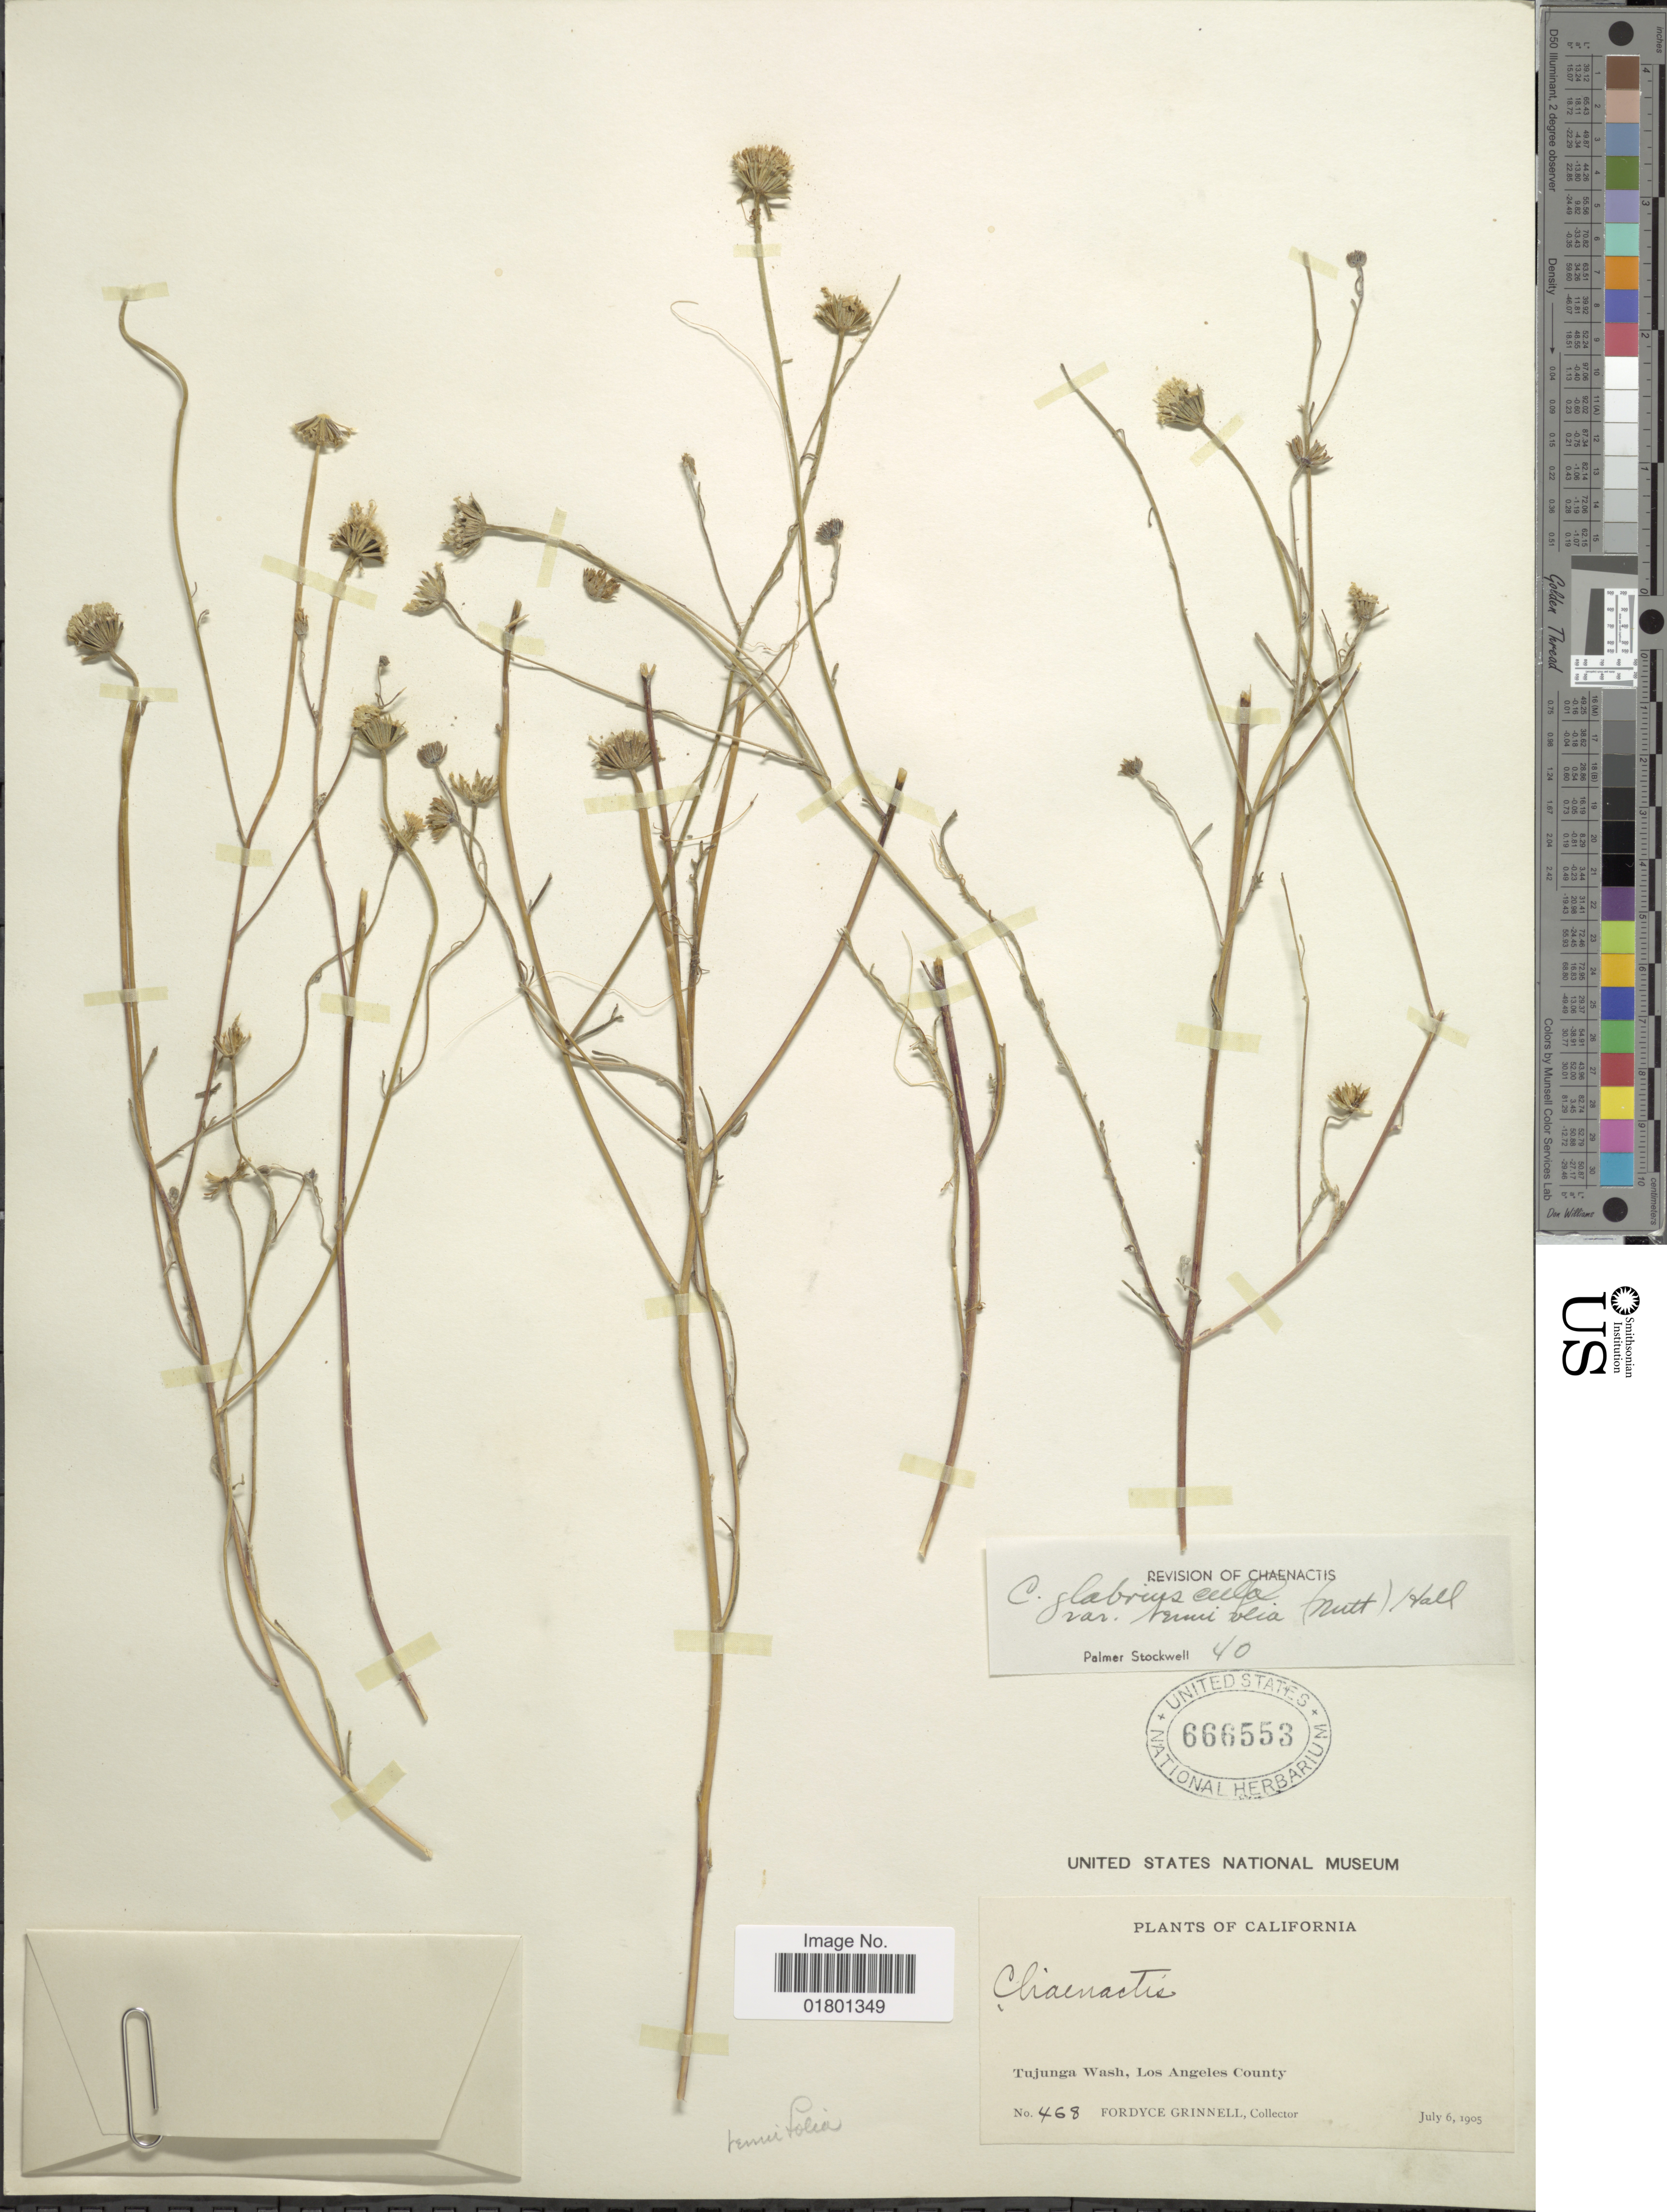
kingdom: Plantae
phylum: Tracheophyta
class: Magnoliopsida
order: Asterales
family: Asteraceae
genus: Chaenactis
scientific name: Chaenactis glabriuscula var. tenuifolia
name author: (Nutt.) Hall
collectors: F. Grinnell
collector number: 468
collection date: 1905-07-06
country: United States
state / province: California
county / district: Los Angeles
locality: Tujunga Wash, Los Angeles County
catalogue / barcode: US 666553